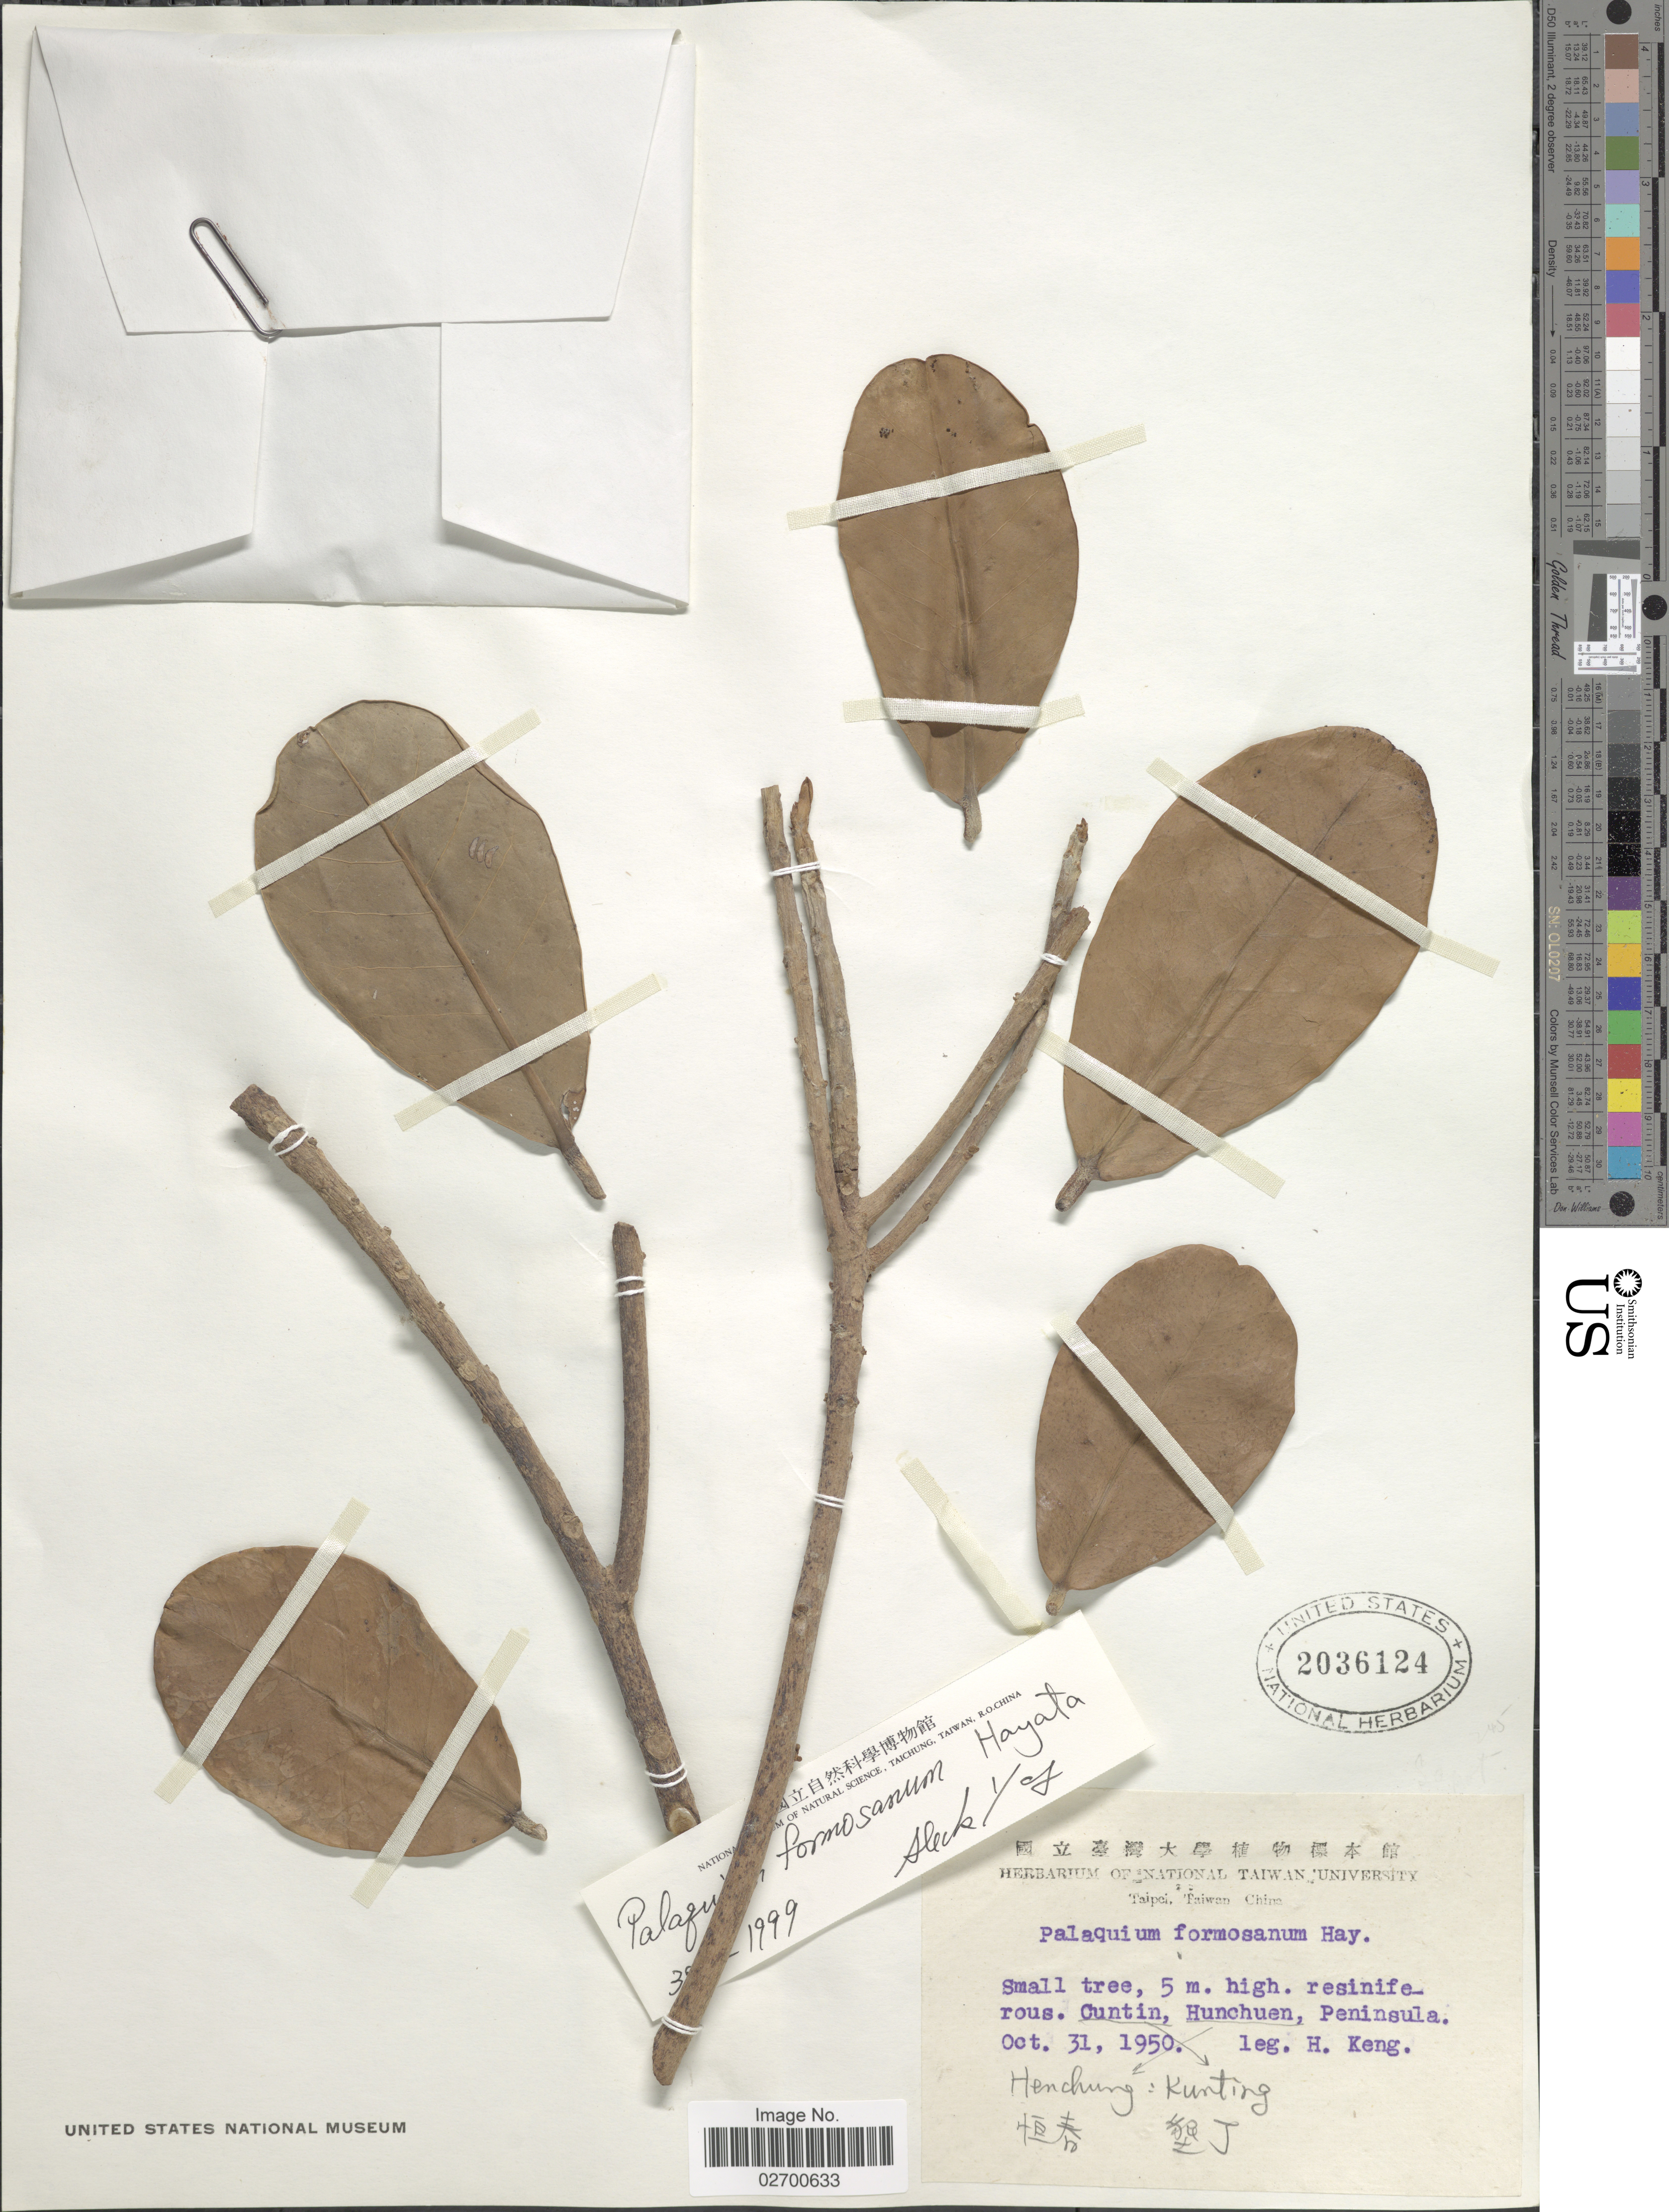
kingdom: Plantae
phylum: Tracheophyta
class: Magnoliopsida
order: Ericales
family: Sapotaceae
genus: Palaquium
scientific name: Palaquium formosanum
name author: Hayata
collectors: H. Keng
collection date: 1950-10-31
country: Sri Lanka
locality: Cuntin, Hunchuen, Peninsula. Henchung: Kunting.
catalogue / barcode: US 2036124